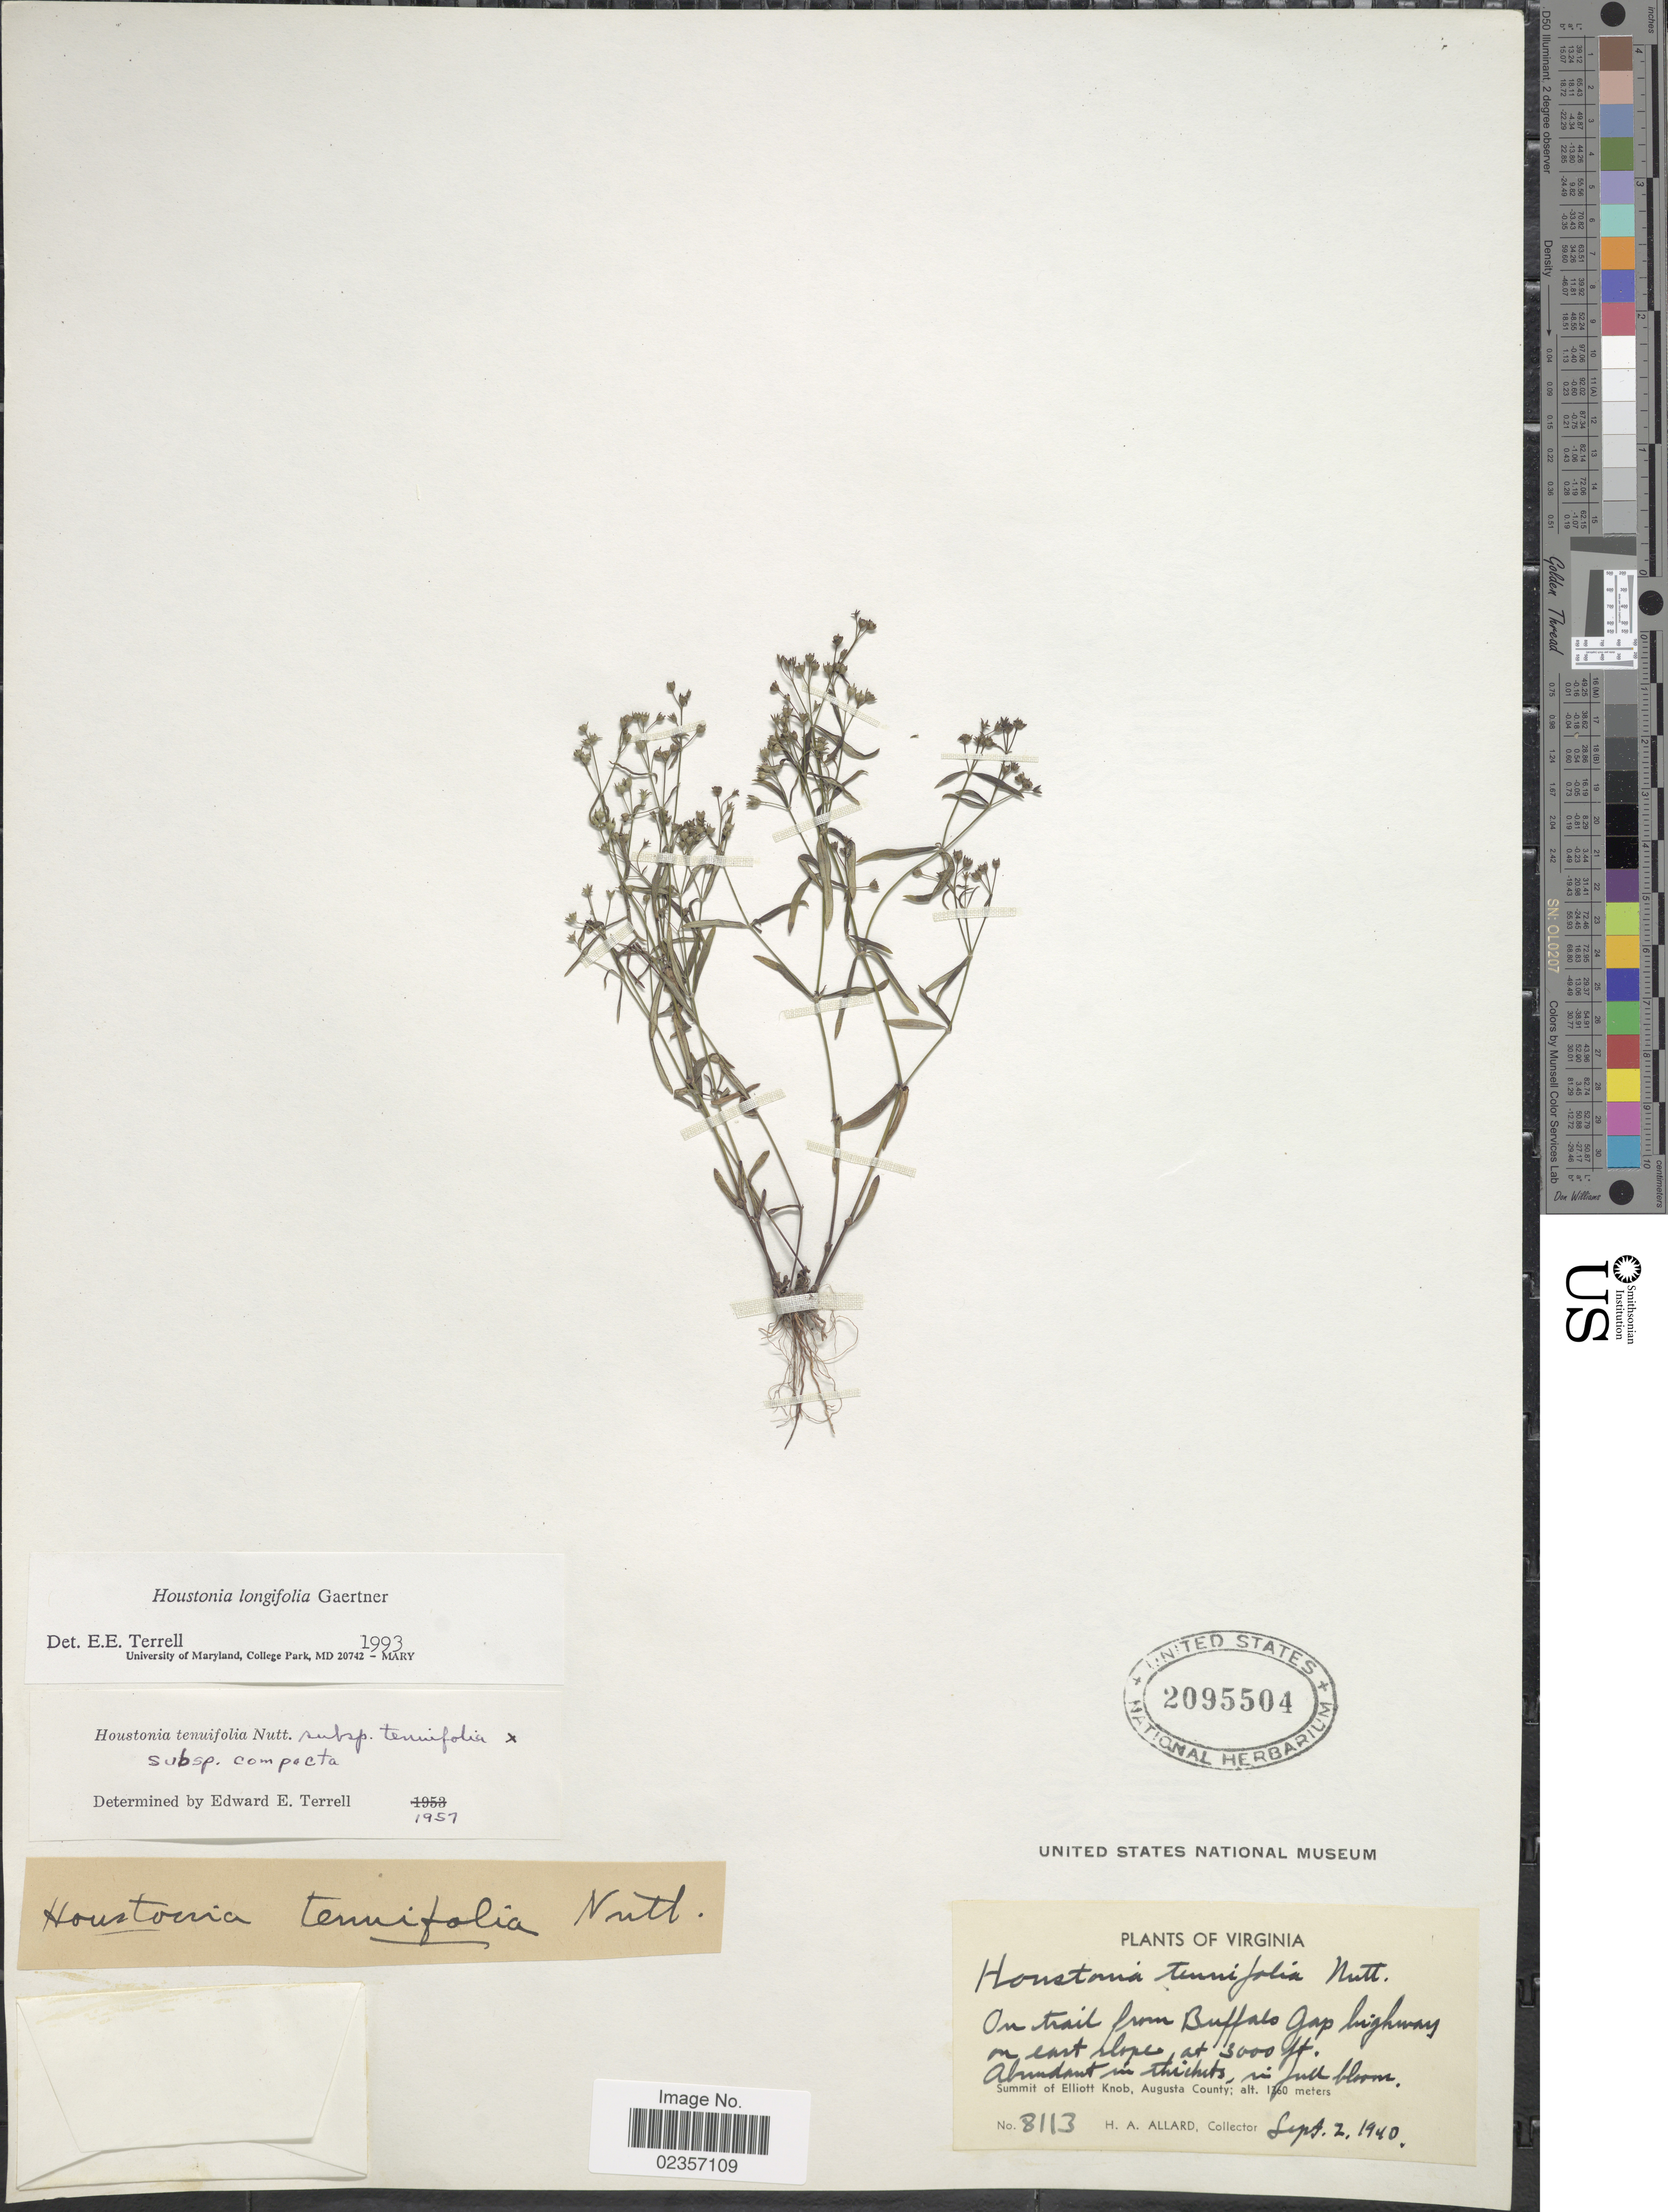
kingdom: Plantae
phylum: Tracheophyta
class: Magnoliopsida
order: Gentianales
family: Rubiaceae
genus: Houstonia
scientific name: Houstonia longifolia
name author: Gaertn.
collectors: H. A. Allard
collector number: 8113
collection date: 1940-09-02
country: United States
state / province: Virginia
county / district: Augusta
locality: On trail from Buffalo Gap highway on east slope, Abundant in thickets, in full bloom, Summit of Elliott Knob, Augusta County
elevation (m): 914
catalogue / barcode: US 2095504